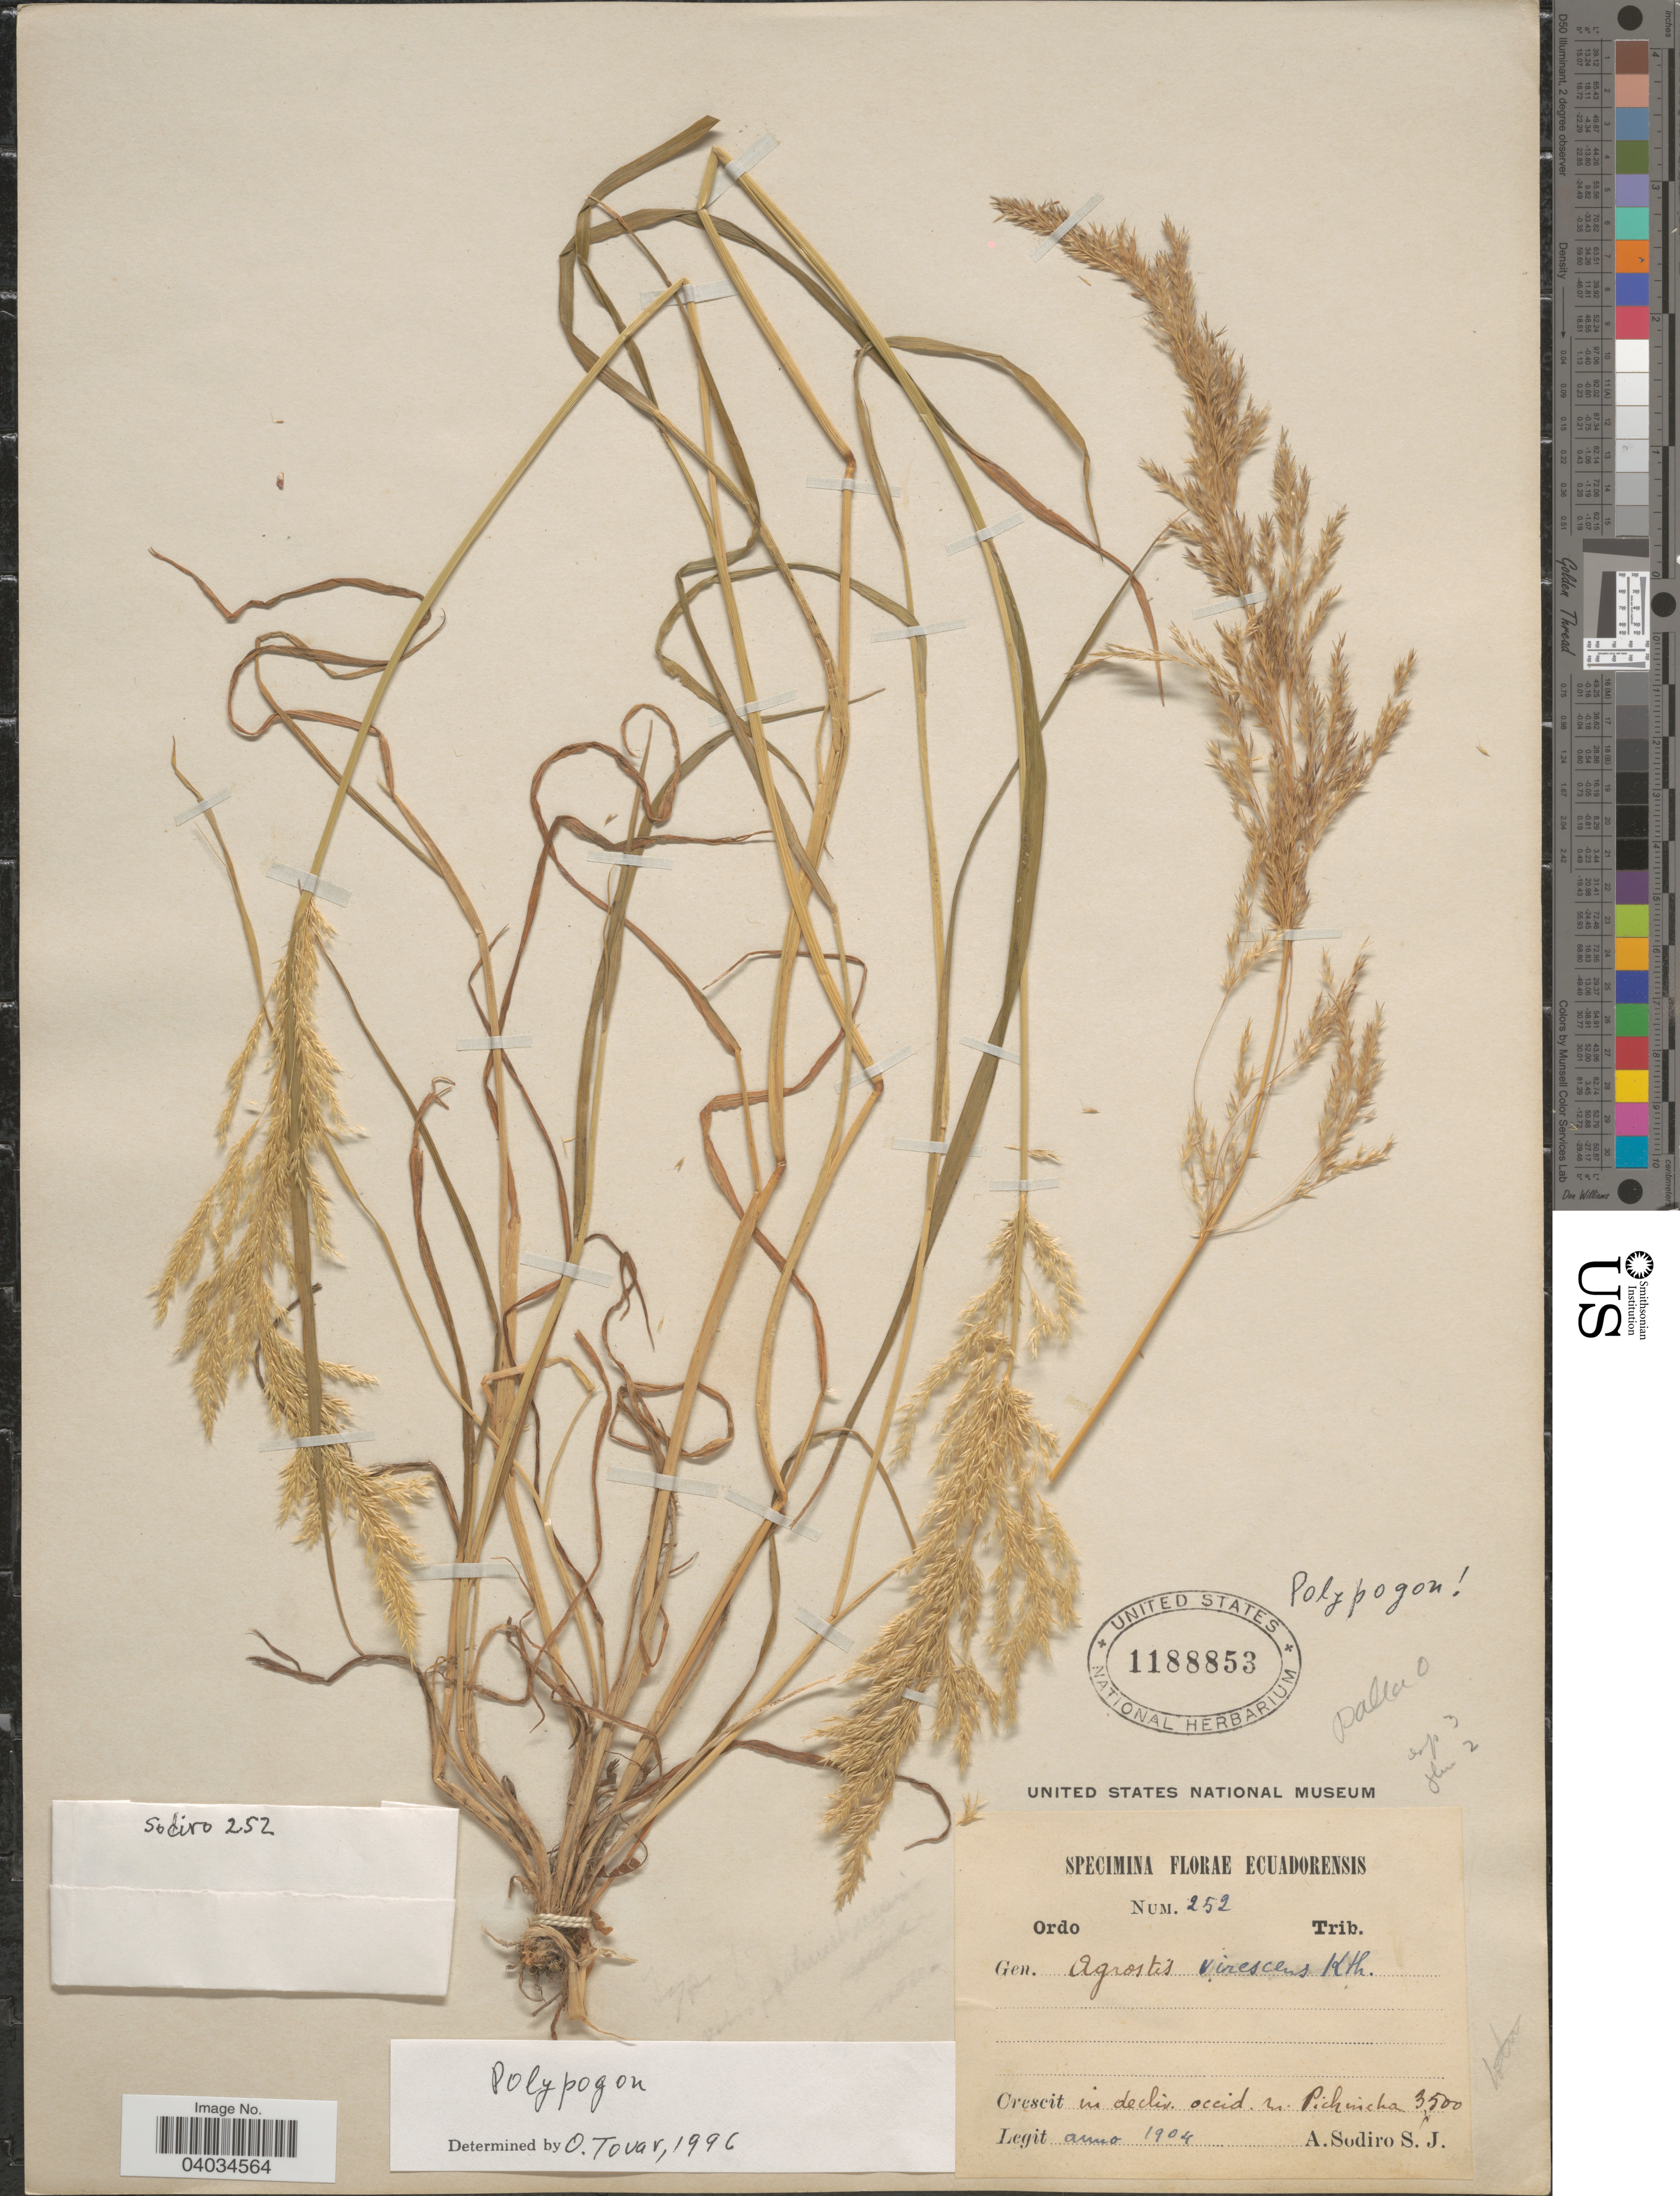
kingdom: Plantae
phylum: Tracheophyta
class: Liliopsida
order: Poales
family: Poaceae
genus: Polypogon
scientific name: Polypogon sp.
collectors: A. Sodiro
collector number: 252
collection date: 1904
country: Ecuador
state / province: Pichincha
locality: In decliv. occid. Nr. Pichincha.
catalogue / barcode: US 1188853